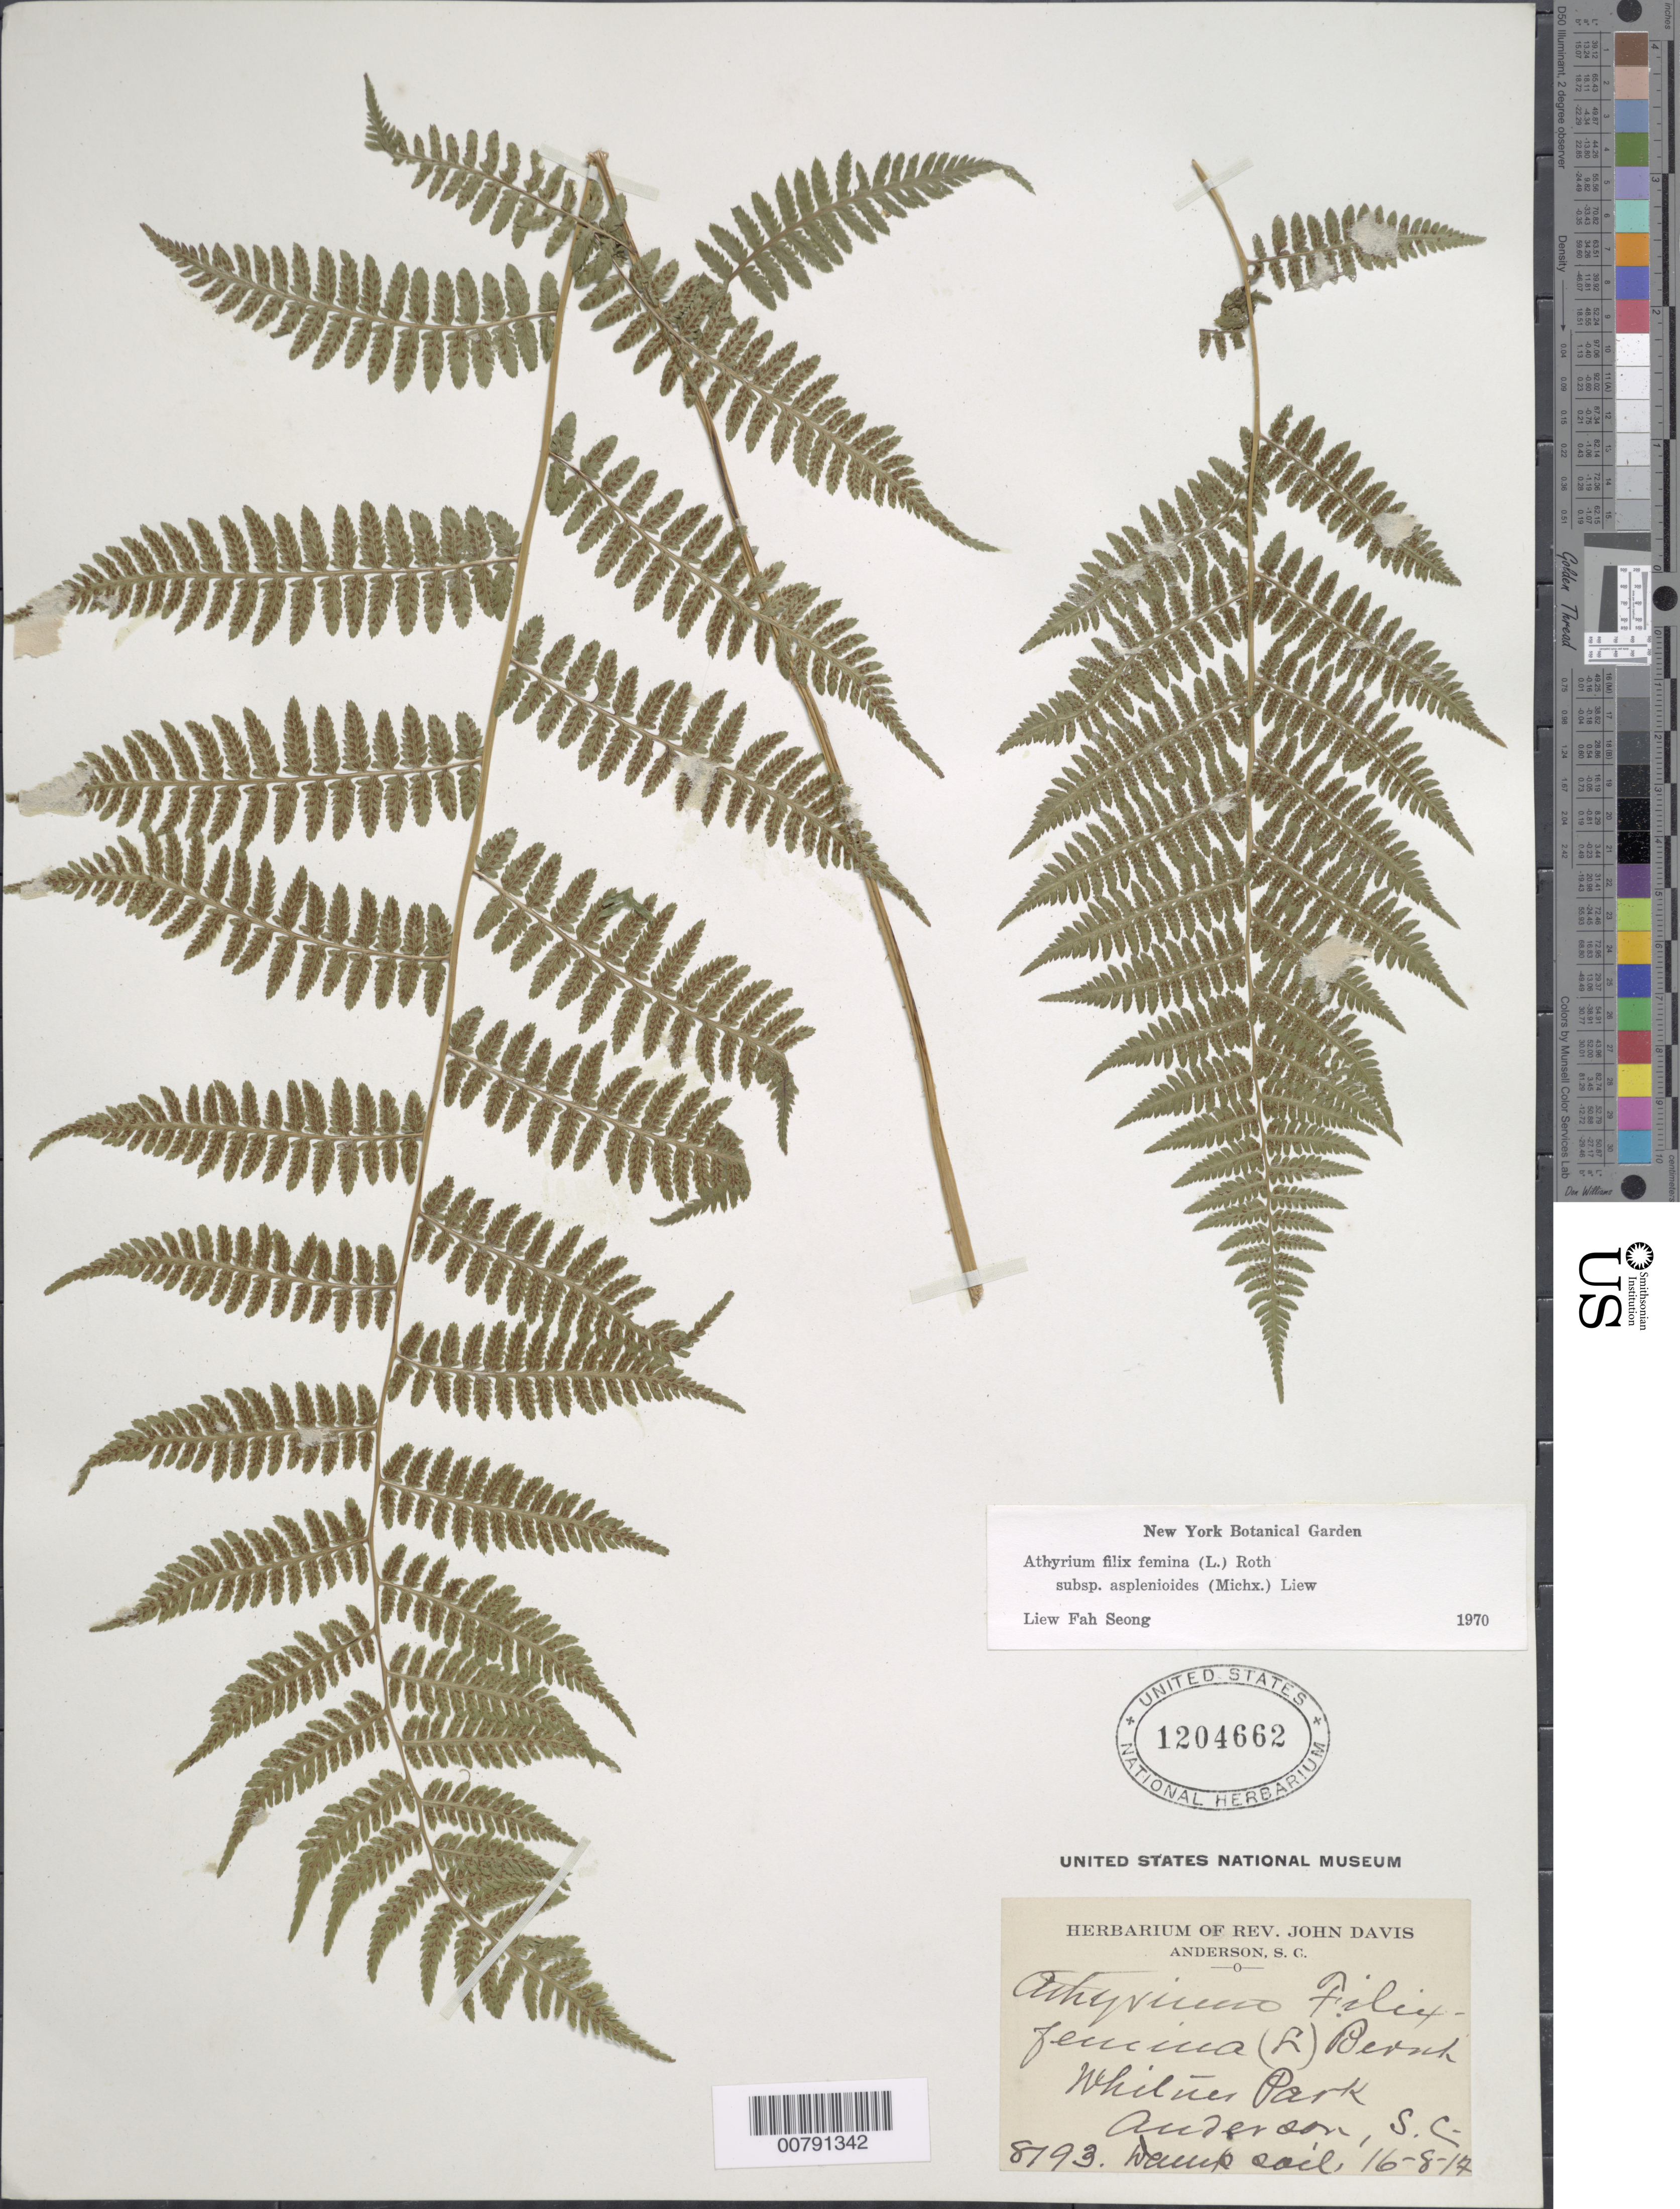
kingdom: Plantae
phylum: Tracheophyta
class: Polypodiopsida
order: Polypodiales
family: Athyriaceae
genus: Athyrium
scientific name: Athyrium filix-femina subsp. asplenioides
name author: (Michx.) Hultén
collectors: S. Anderson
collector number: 8193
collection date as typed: Transcribed d/m/y: 16/8/17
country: United States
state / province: South Carolina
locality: Whitner Park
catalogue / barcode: US 1204662